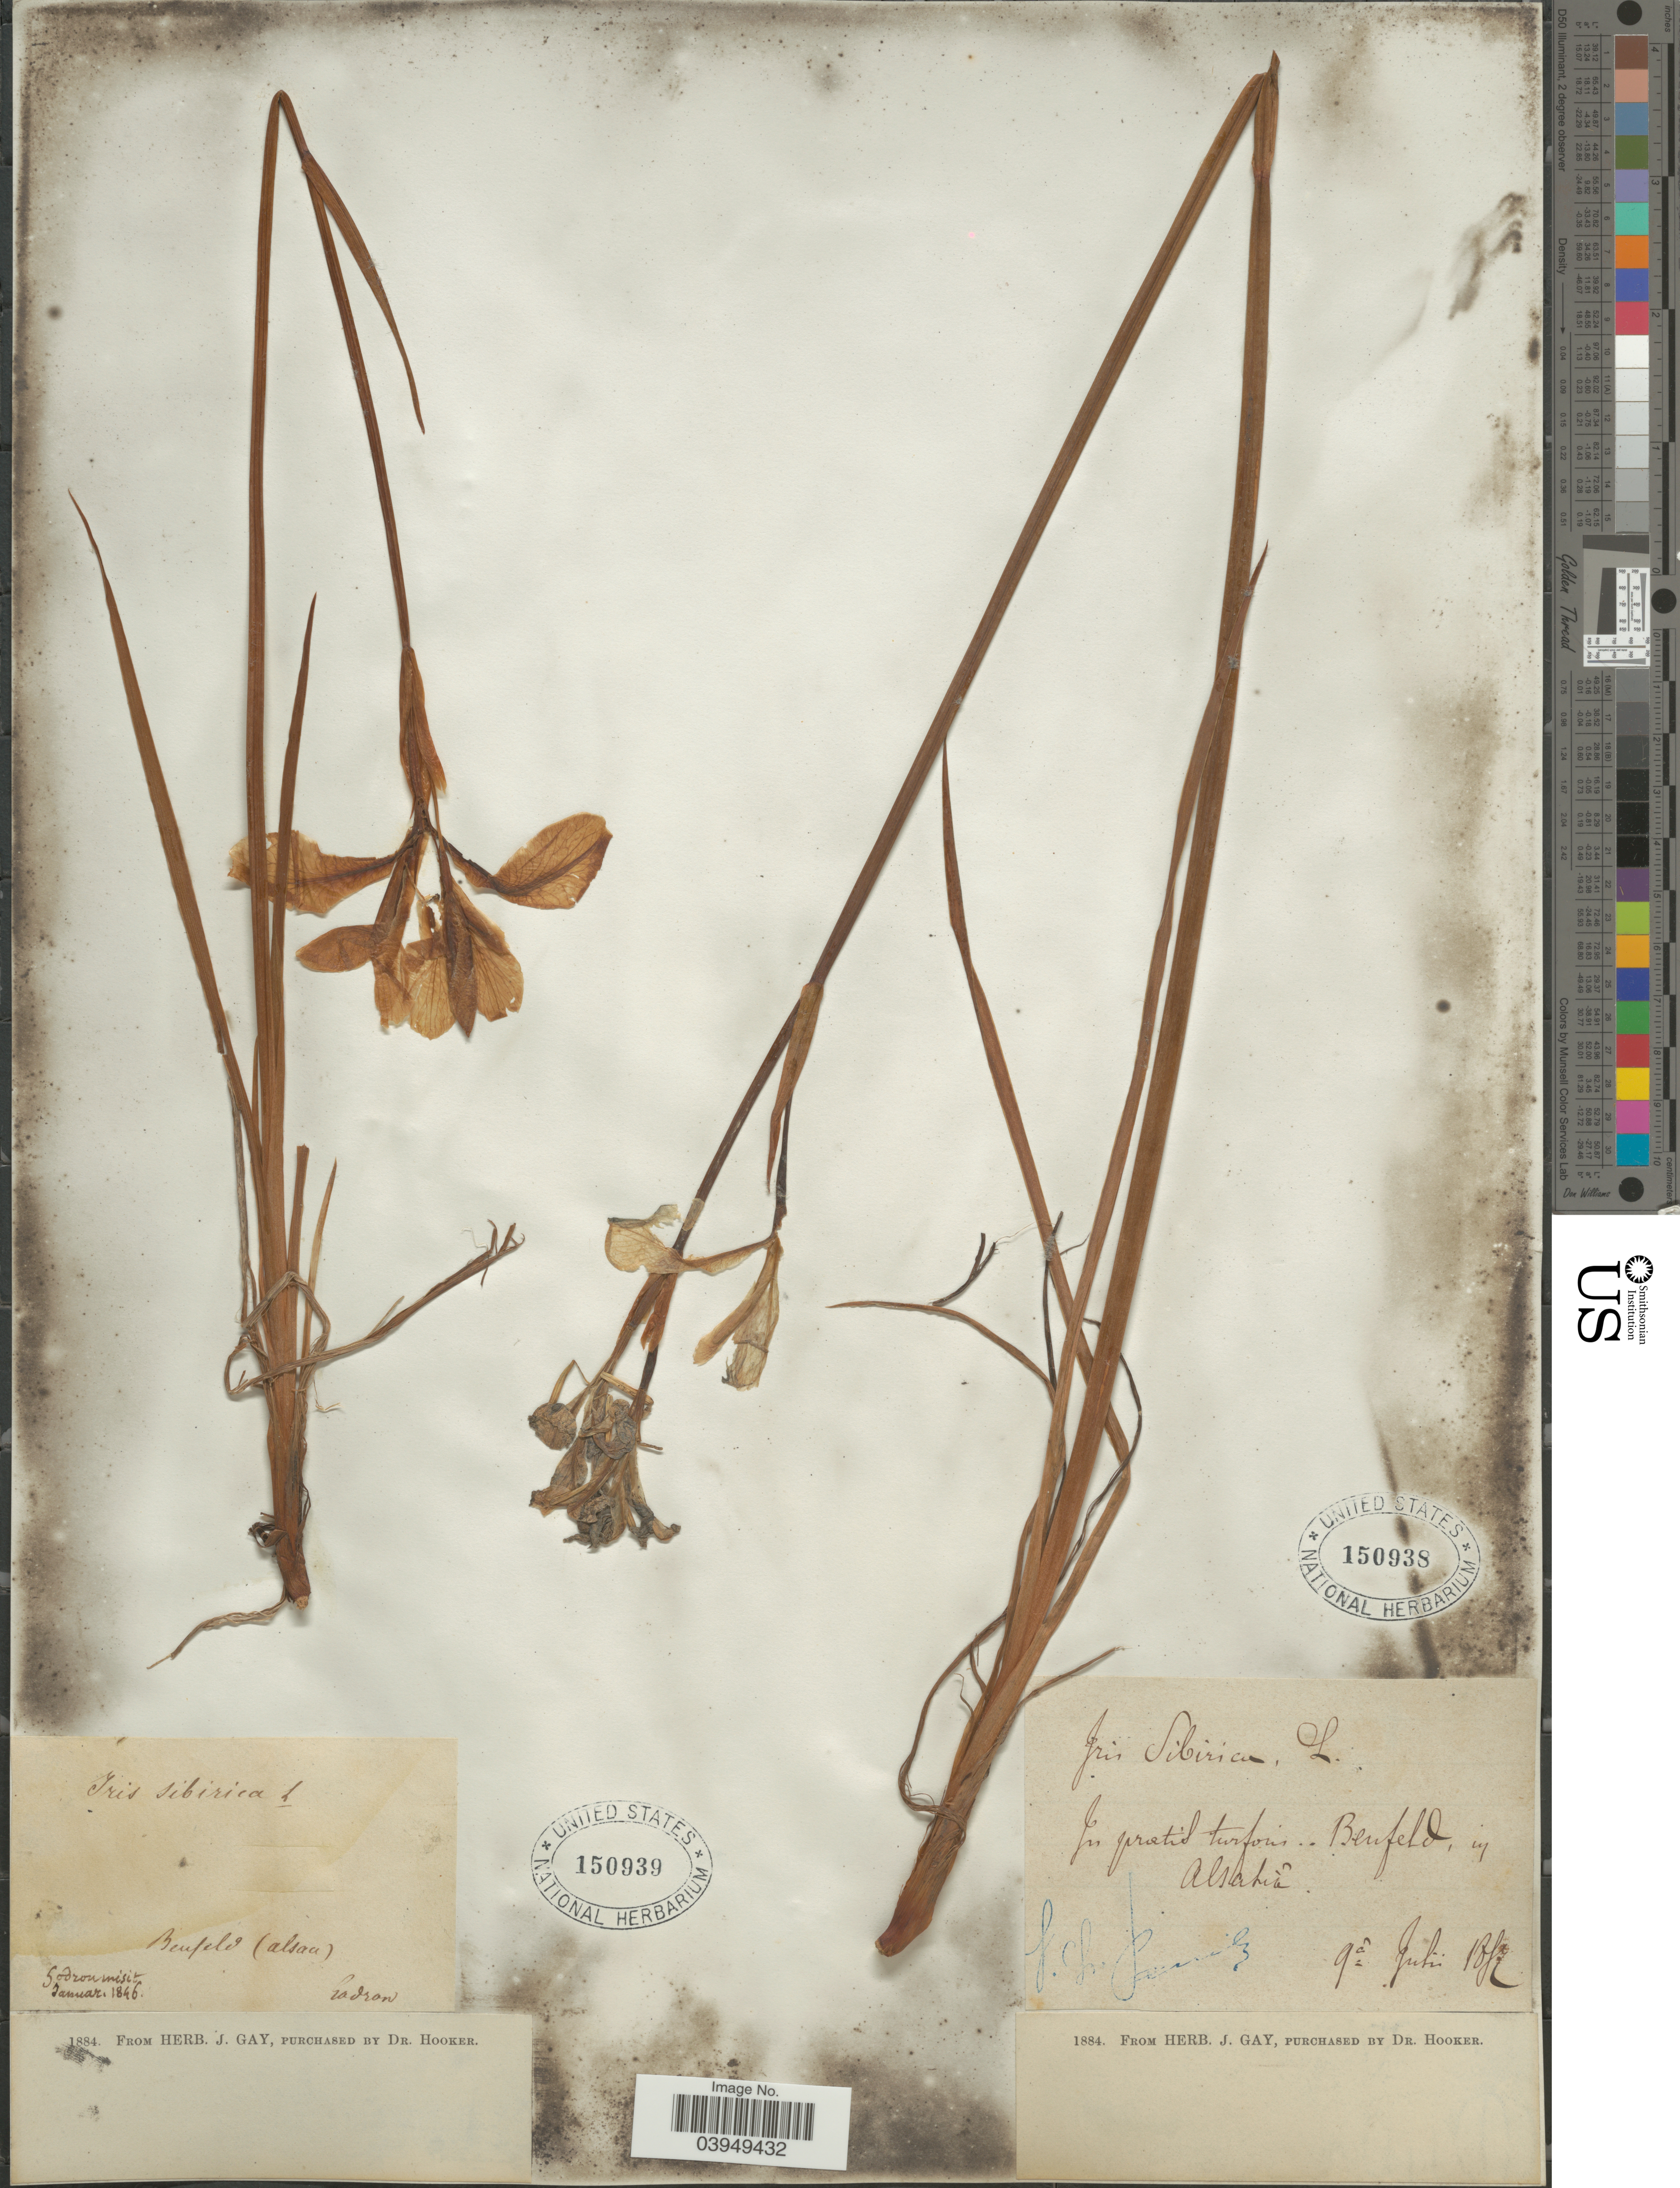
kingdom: Plantae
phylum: Tracheophyta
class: Liliopsida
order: Asparagales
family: Iridaceae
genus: Iris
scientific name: Iris sibirica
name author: L.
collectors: H. Pravitz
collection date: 1857-07-09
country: France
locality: In pratis turfosis Beufeld, in Alsatiâ.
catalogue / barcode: US 150938-2